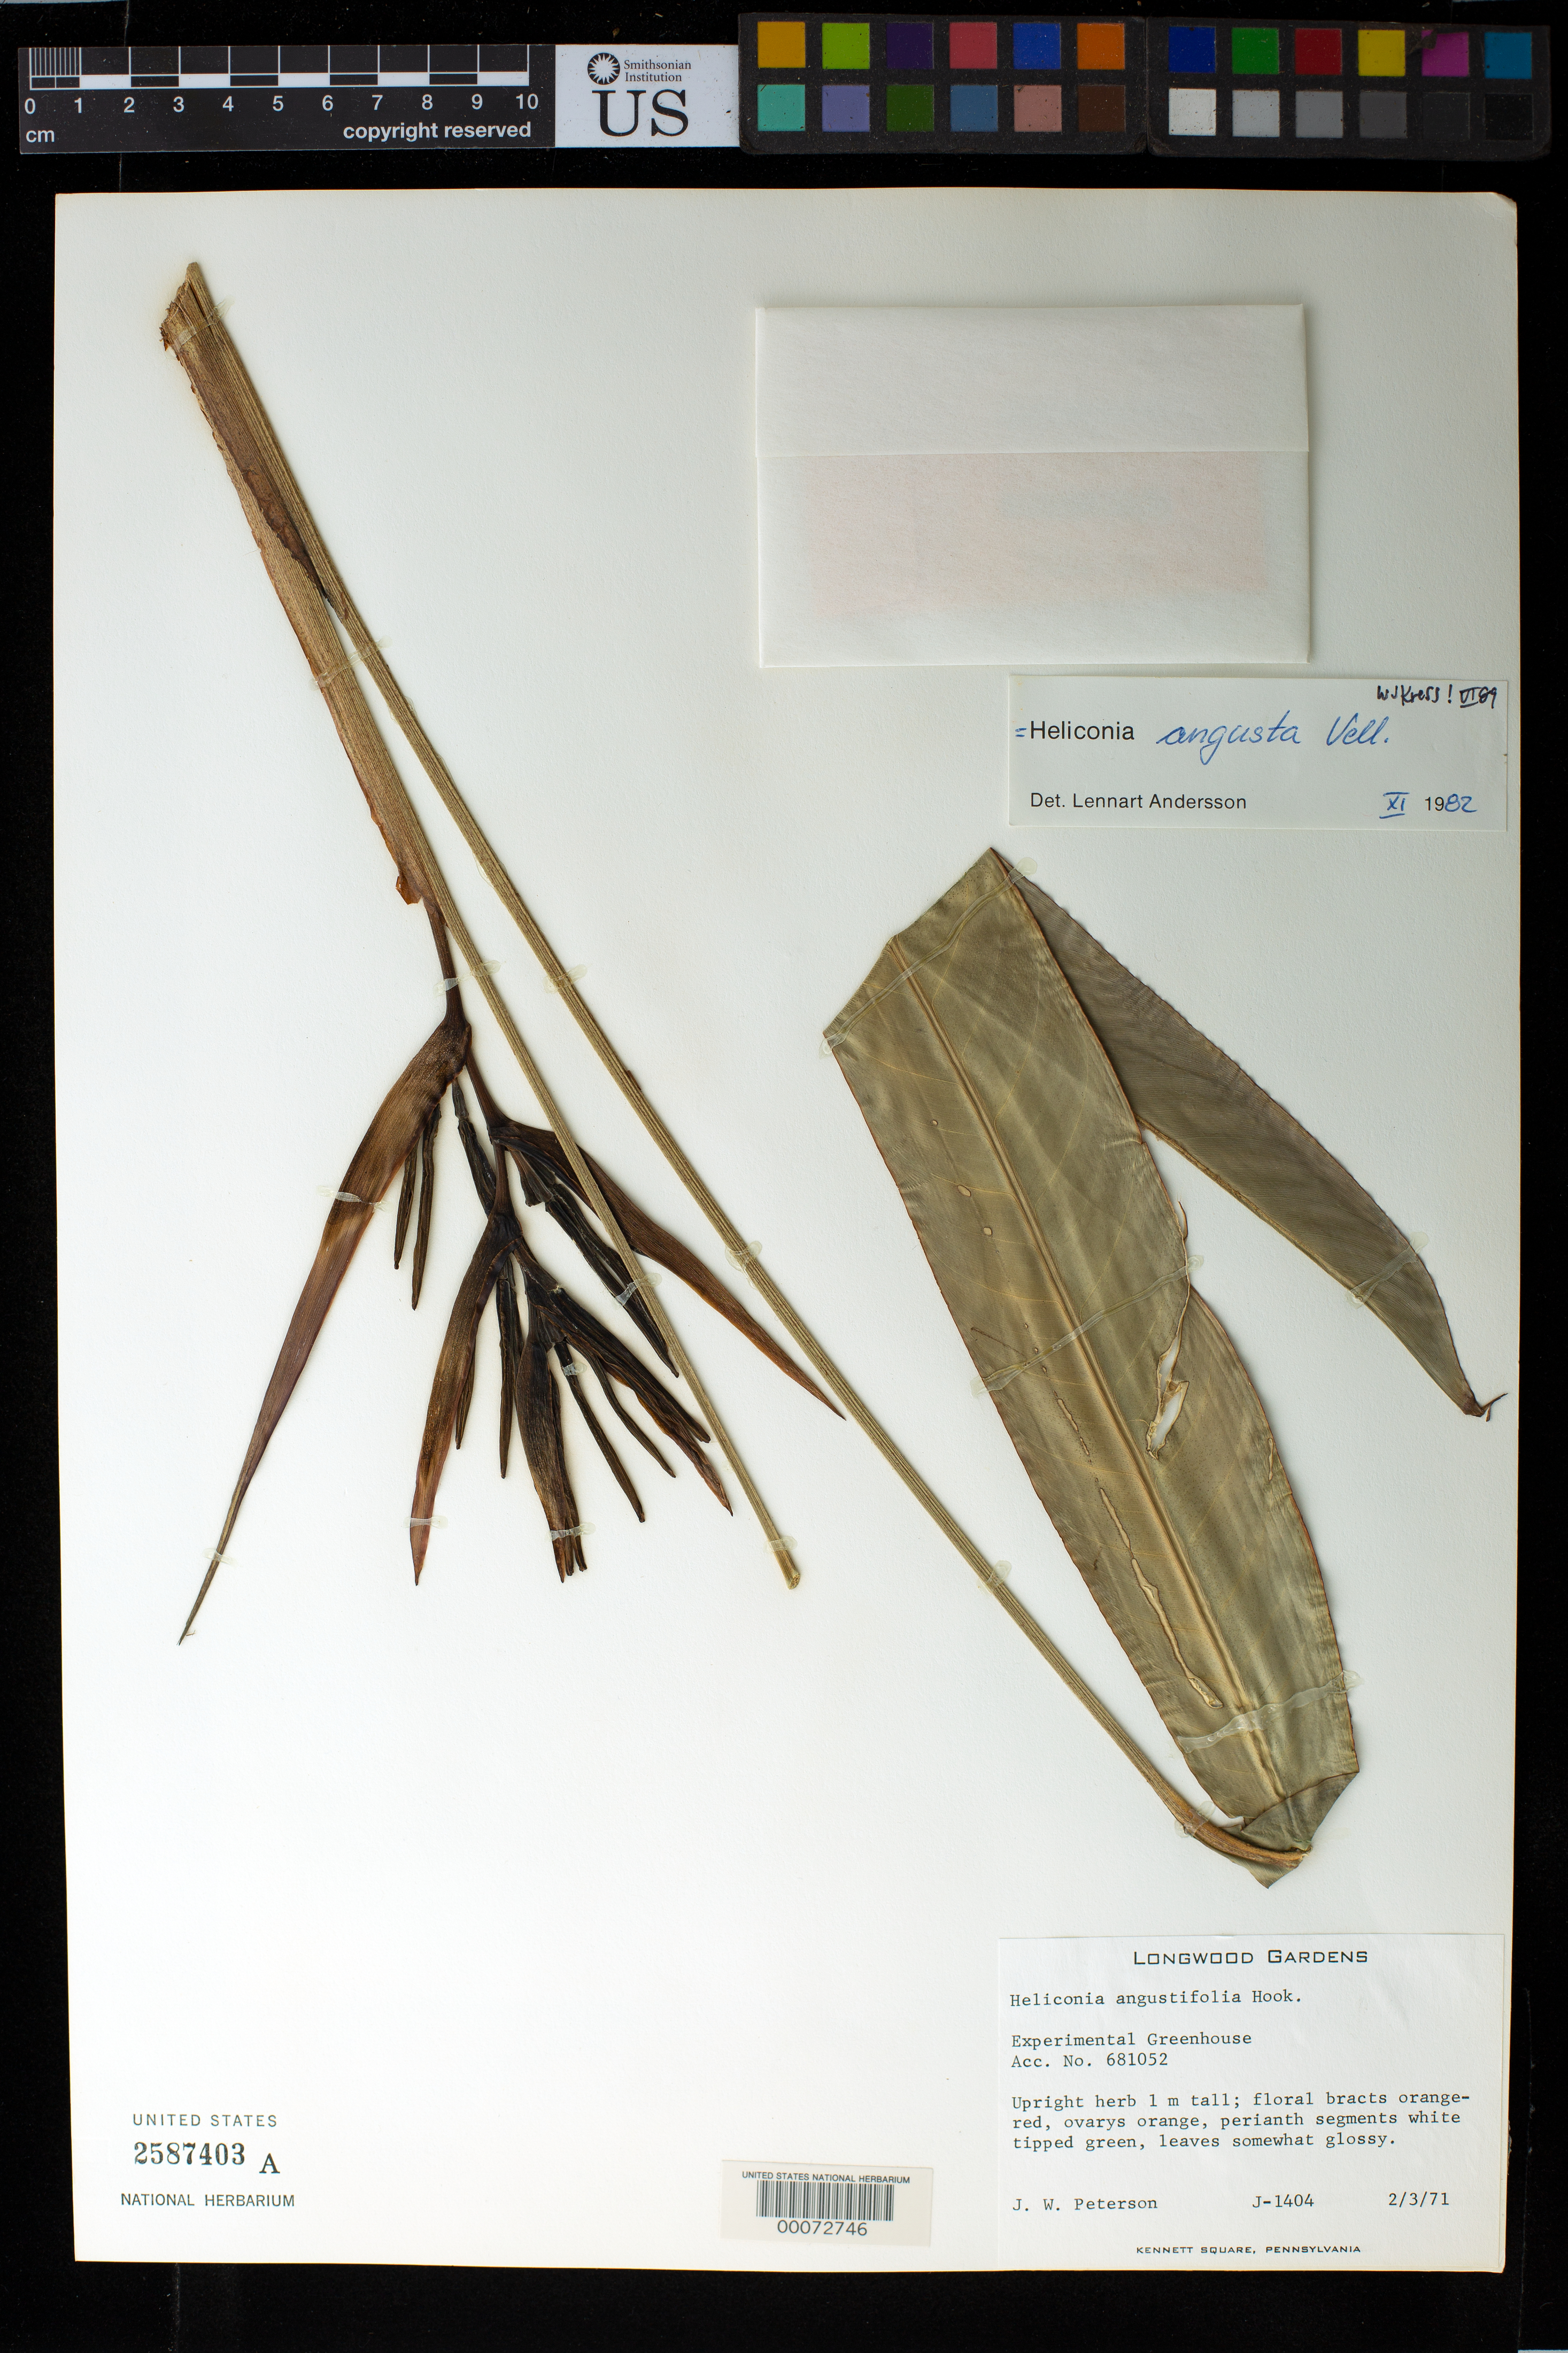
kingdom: Plantae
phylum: Tracheophyta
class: Liliopsida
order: Zingiberales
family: Heliconiaceae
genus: Heliconia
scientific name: Heliconia angusta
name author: Vell.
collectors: J. W. Peterson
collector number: J-1404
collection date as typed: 02 Mar 1971 or 03 Feb 1971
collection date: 1971-02-03 or 1971-03-02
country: United States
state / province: Pennsylvania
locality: Experimental greenhouse, longwood gardens. acc. # 681052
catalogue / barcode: US 2587403A